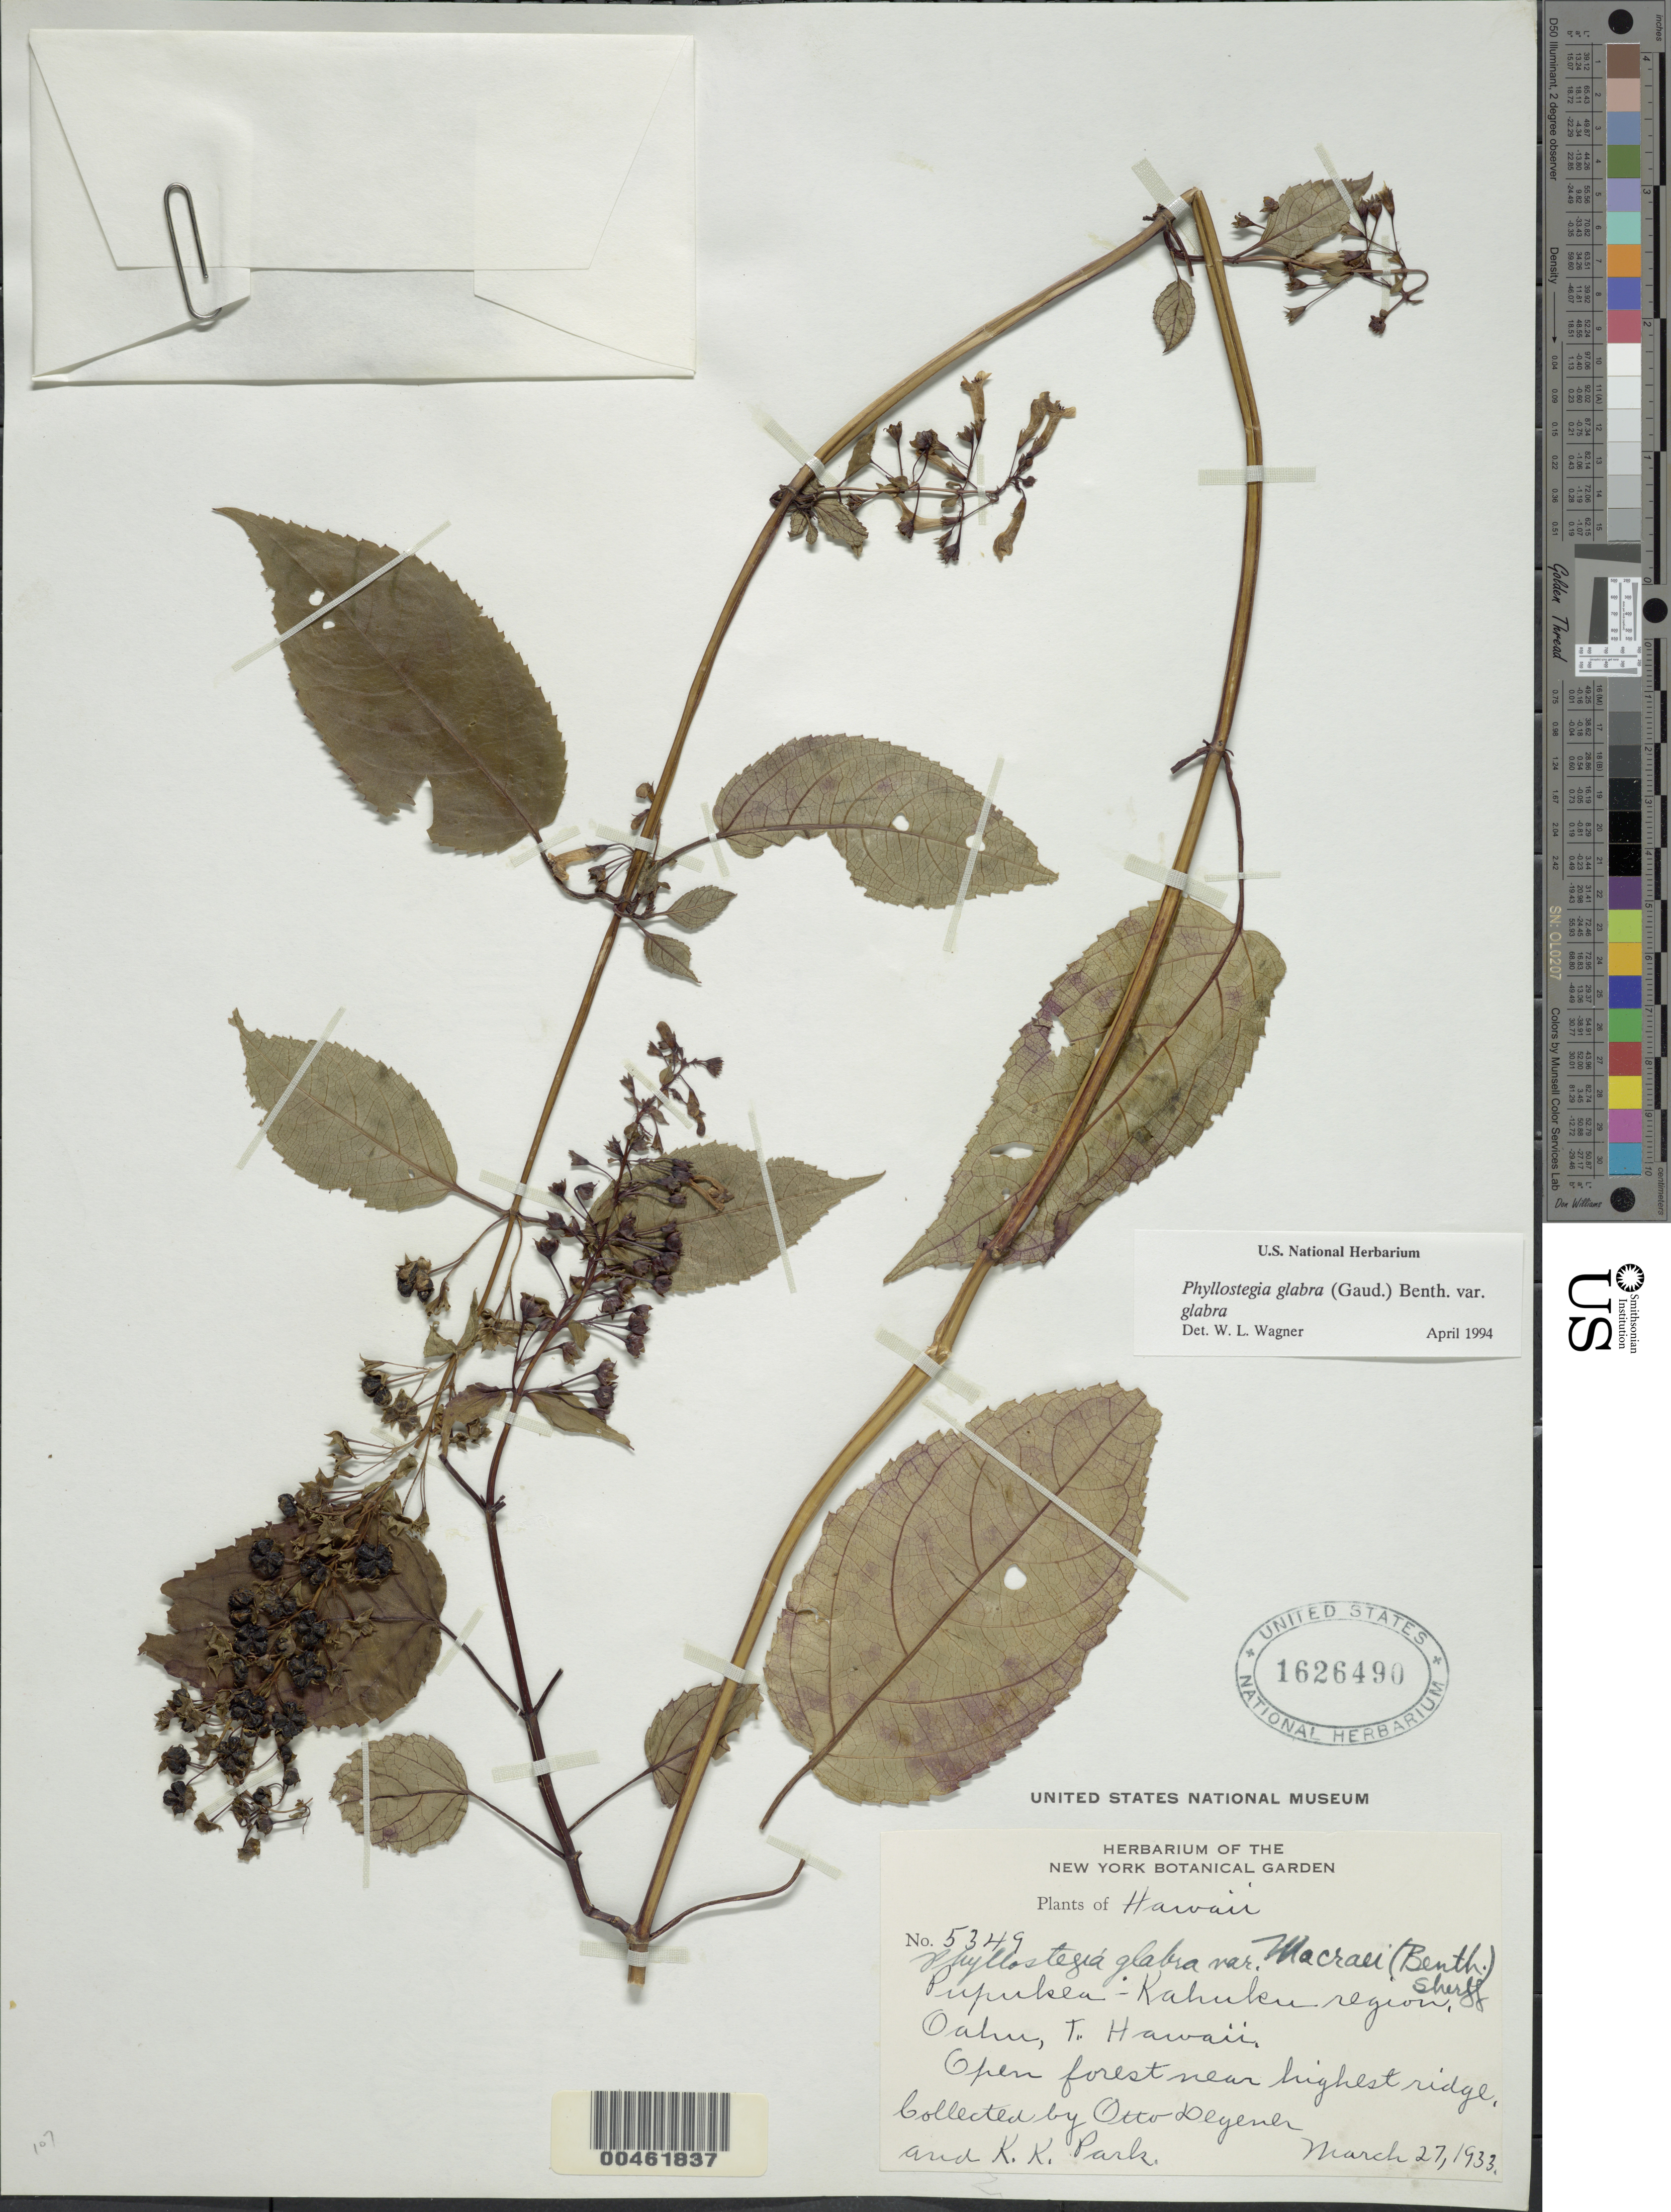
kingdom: Plantae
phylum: Tracheophyta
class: Magnoliopsida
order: Lamiales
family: Lamiaceae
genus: Phyllostegia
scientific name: Phyllostegia glabra var. glabra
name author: (Gaudich.) Benth.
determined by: Wagner, W. L., (BOT), Smithsonian Institution - National Museum of Natural History (UNITED STATES)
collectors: O. Degener & K. Park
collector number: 5349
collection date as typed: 27 Mar 1933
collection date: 1933-03-27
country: United States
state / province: Hawaii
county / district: Honolulu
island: Oahu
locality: Pupukea-Kahuku region, near highest ridge.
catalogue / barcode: US 1626490